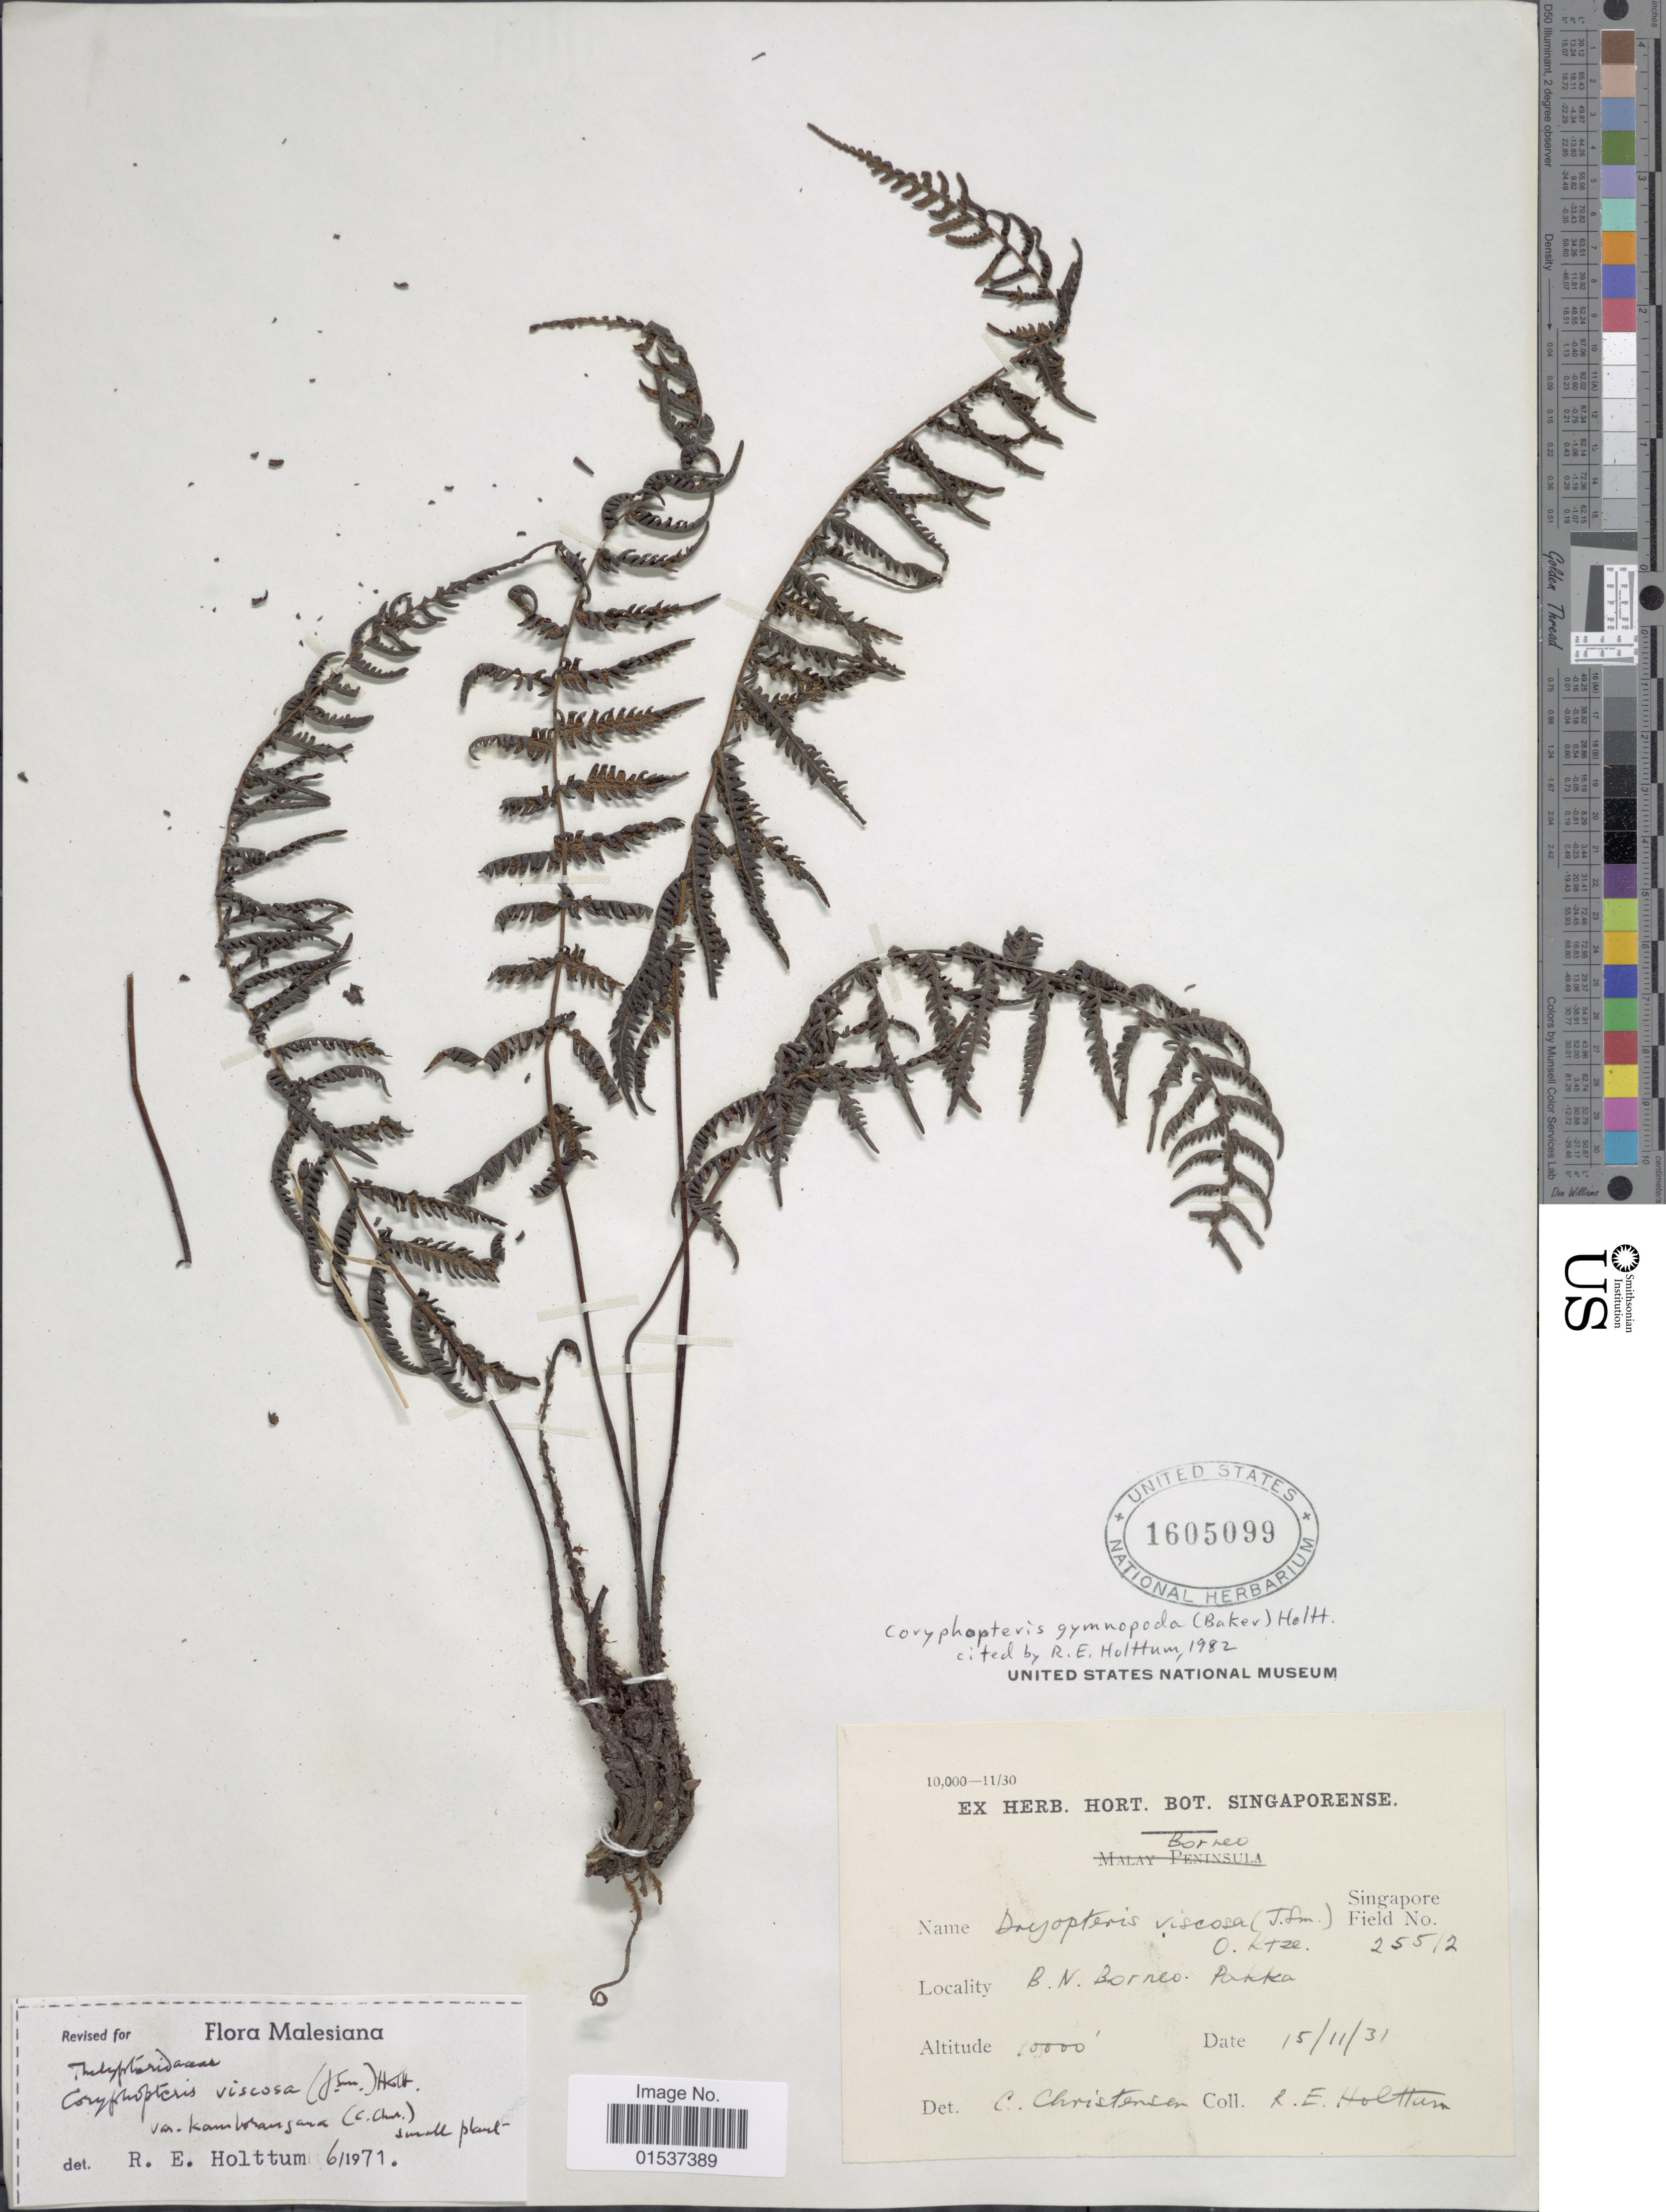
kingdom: Plantae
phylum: Tracheophyta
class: Polypodiopsida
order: Polypodiales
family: Thelypteridaceae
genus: Coryphopteris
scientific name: Coryphopteris gymnopoda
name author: (Baker) Holttum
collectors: R. E. Holttum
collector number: Singapore Field 25512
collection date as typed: Transcribed d/m/y: 15/11/31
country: Malaysia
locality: B.N. Borneo, Pakka.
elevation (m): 3048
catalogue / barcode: US 1605099